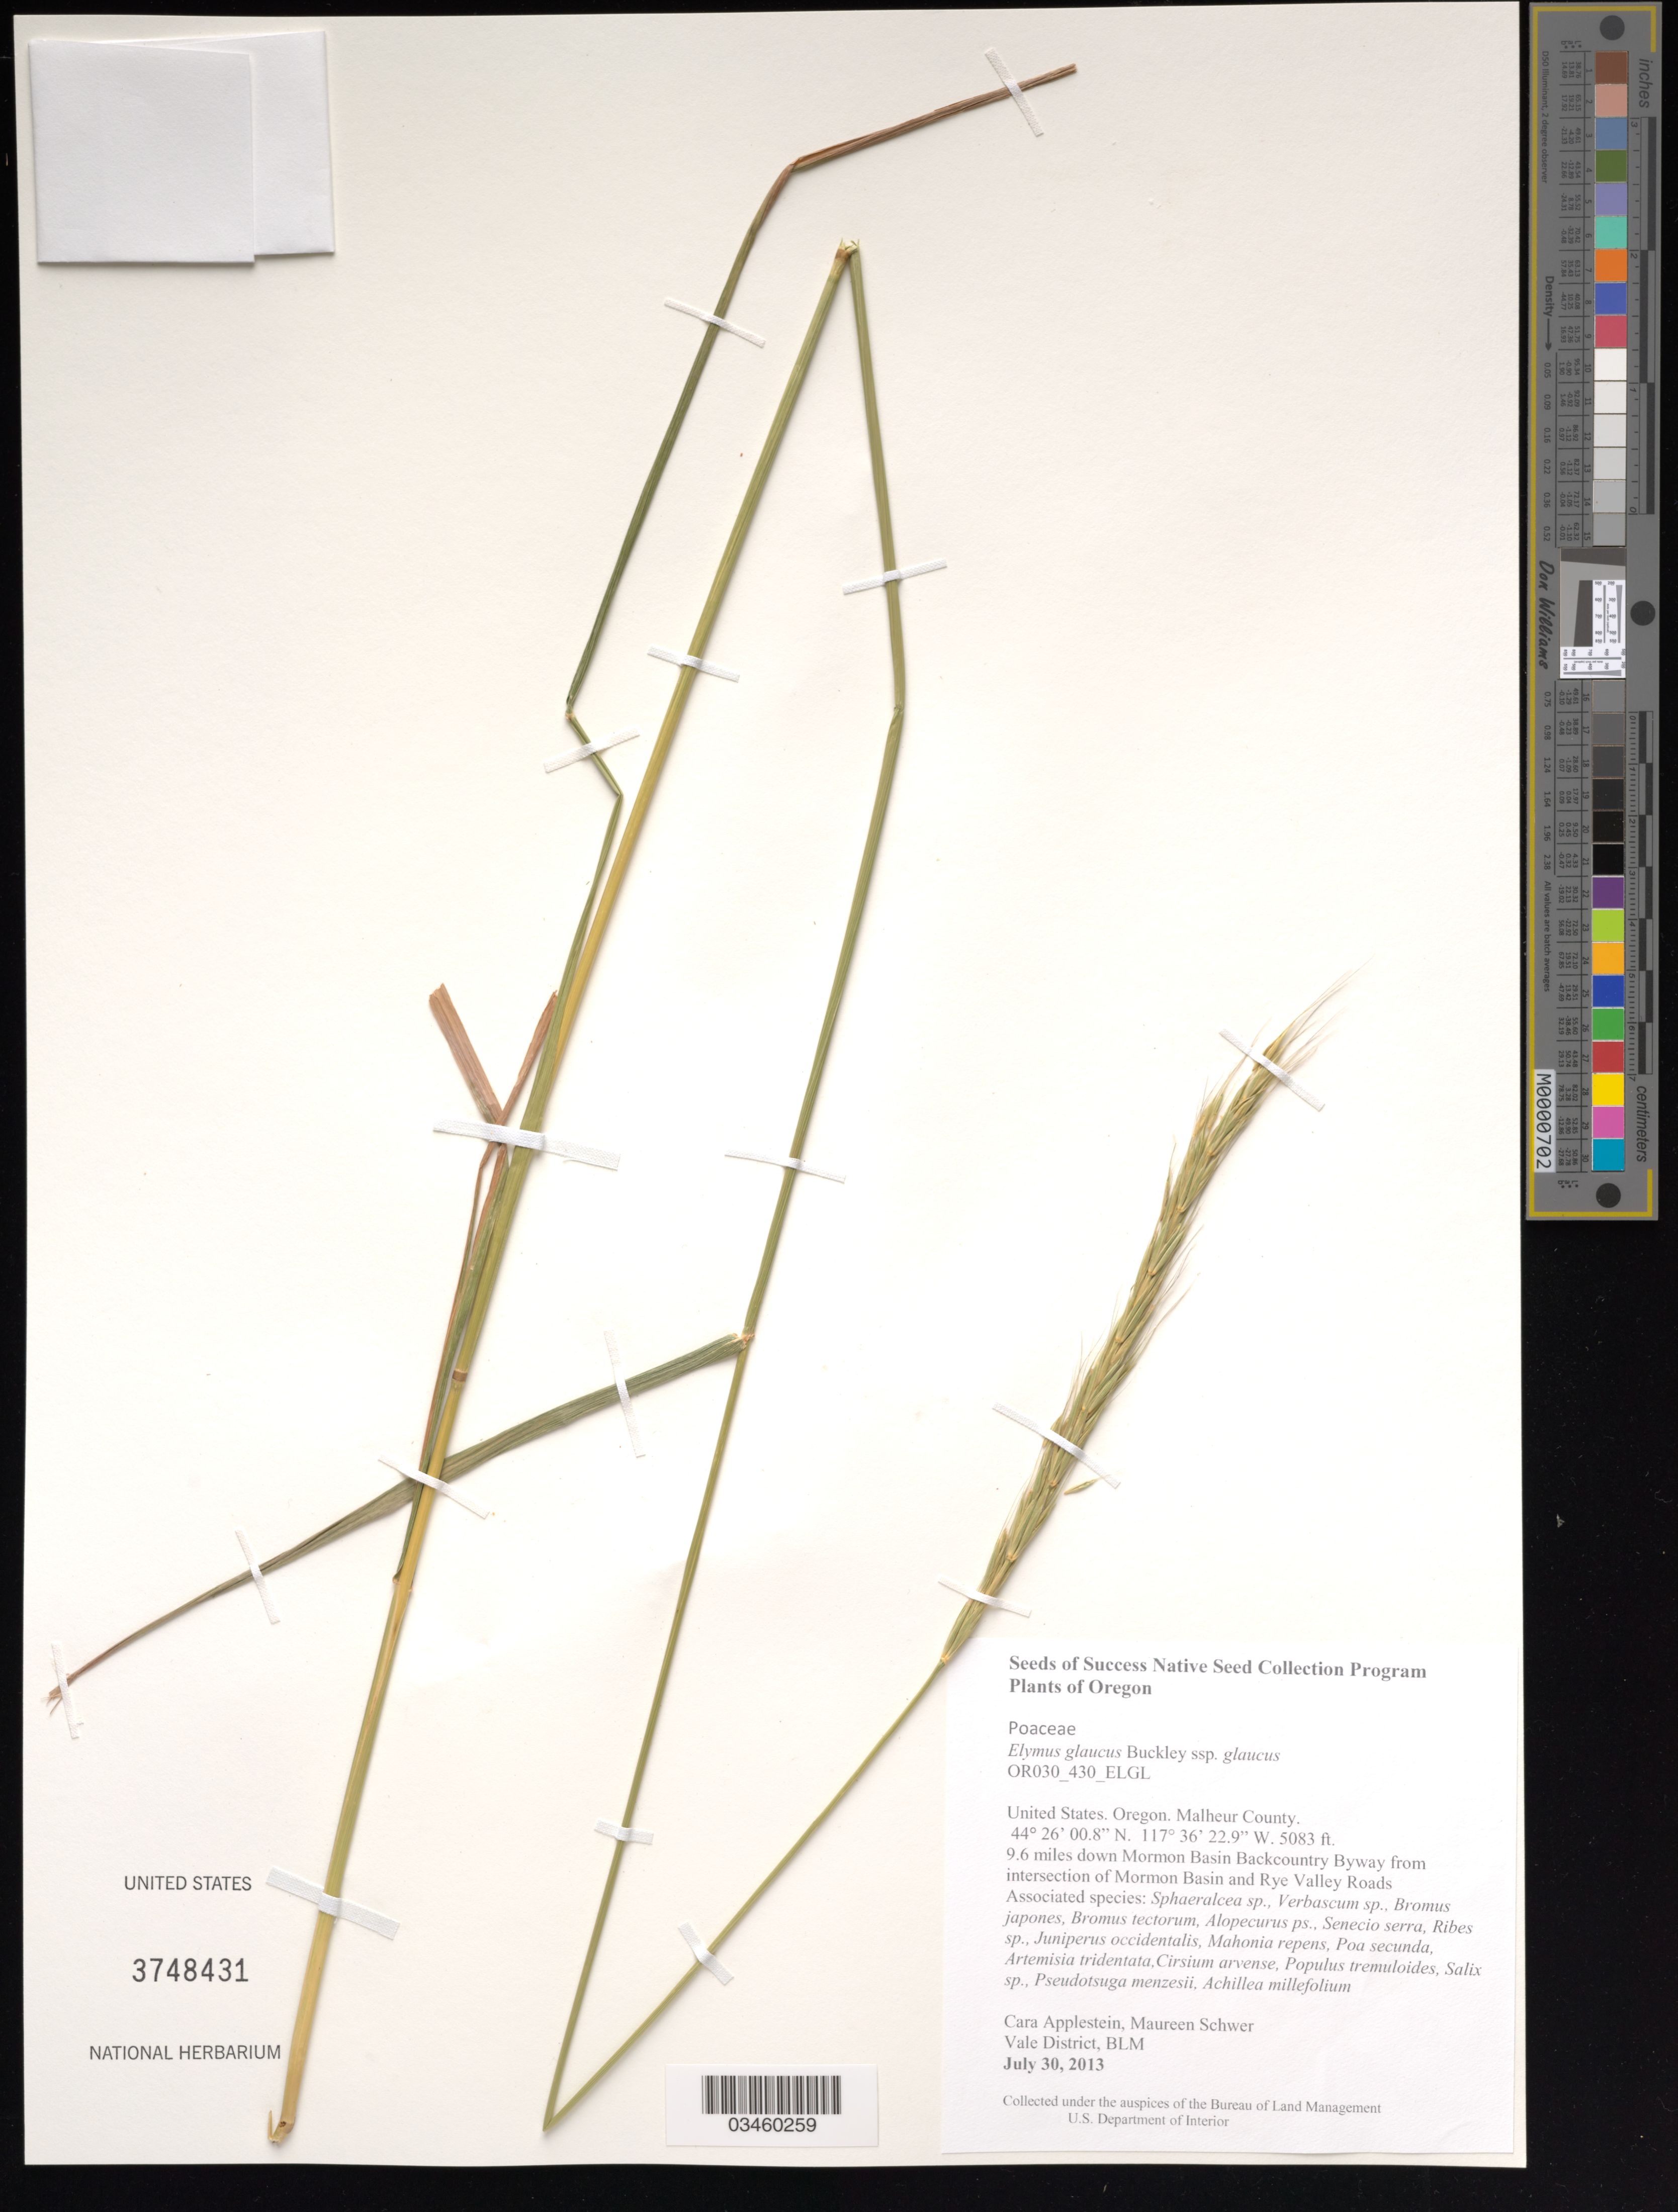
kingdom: Plantae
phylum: Tracheophyta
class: Liliopsida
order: Poales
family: Poaceae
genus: Elymus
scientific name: Elymus trachycaulus subsp. glaucus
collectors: C. Applestein & M. Schwer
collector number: OR030-430-ELGL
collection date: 2013-07-30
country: United States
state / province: Oregon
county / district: Malheur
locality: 9.6 mi. down Mormon Basin Backcountry Byway from intersection of Mormon Basin and Rye Valley Roads.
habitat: With Bromus japones, Ribes sp., Poa secunda, Salix sp., ect.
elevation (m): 1549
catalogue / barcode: US 3748431